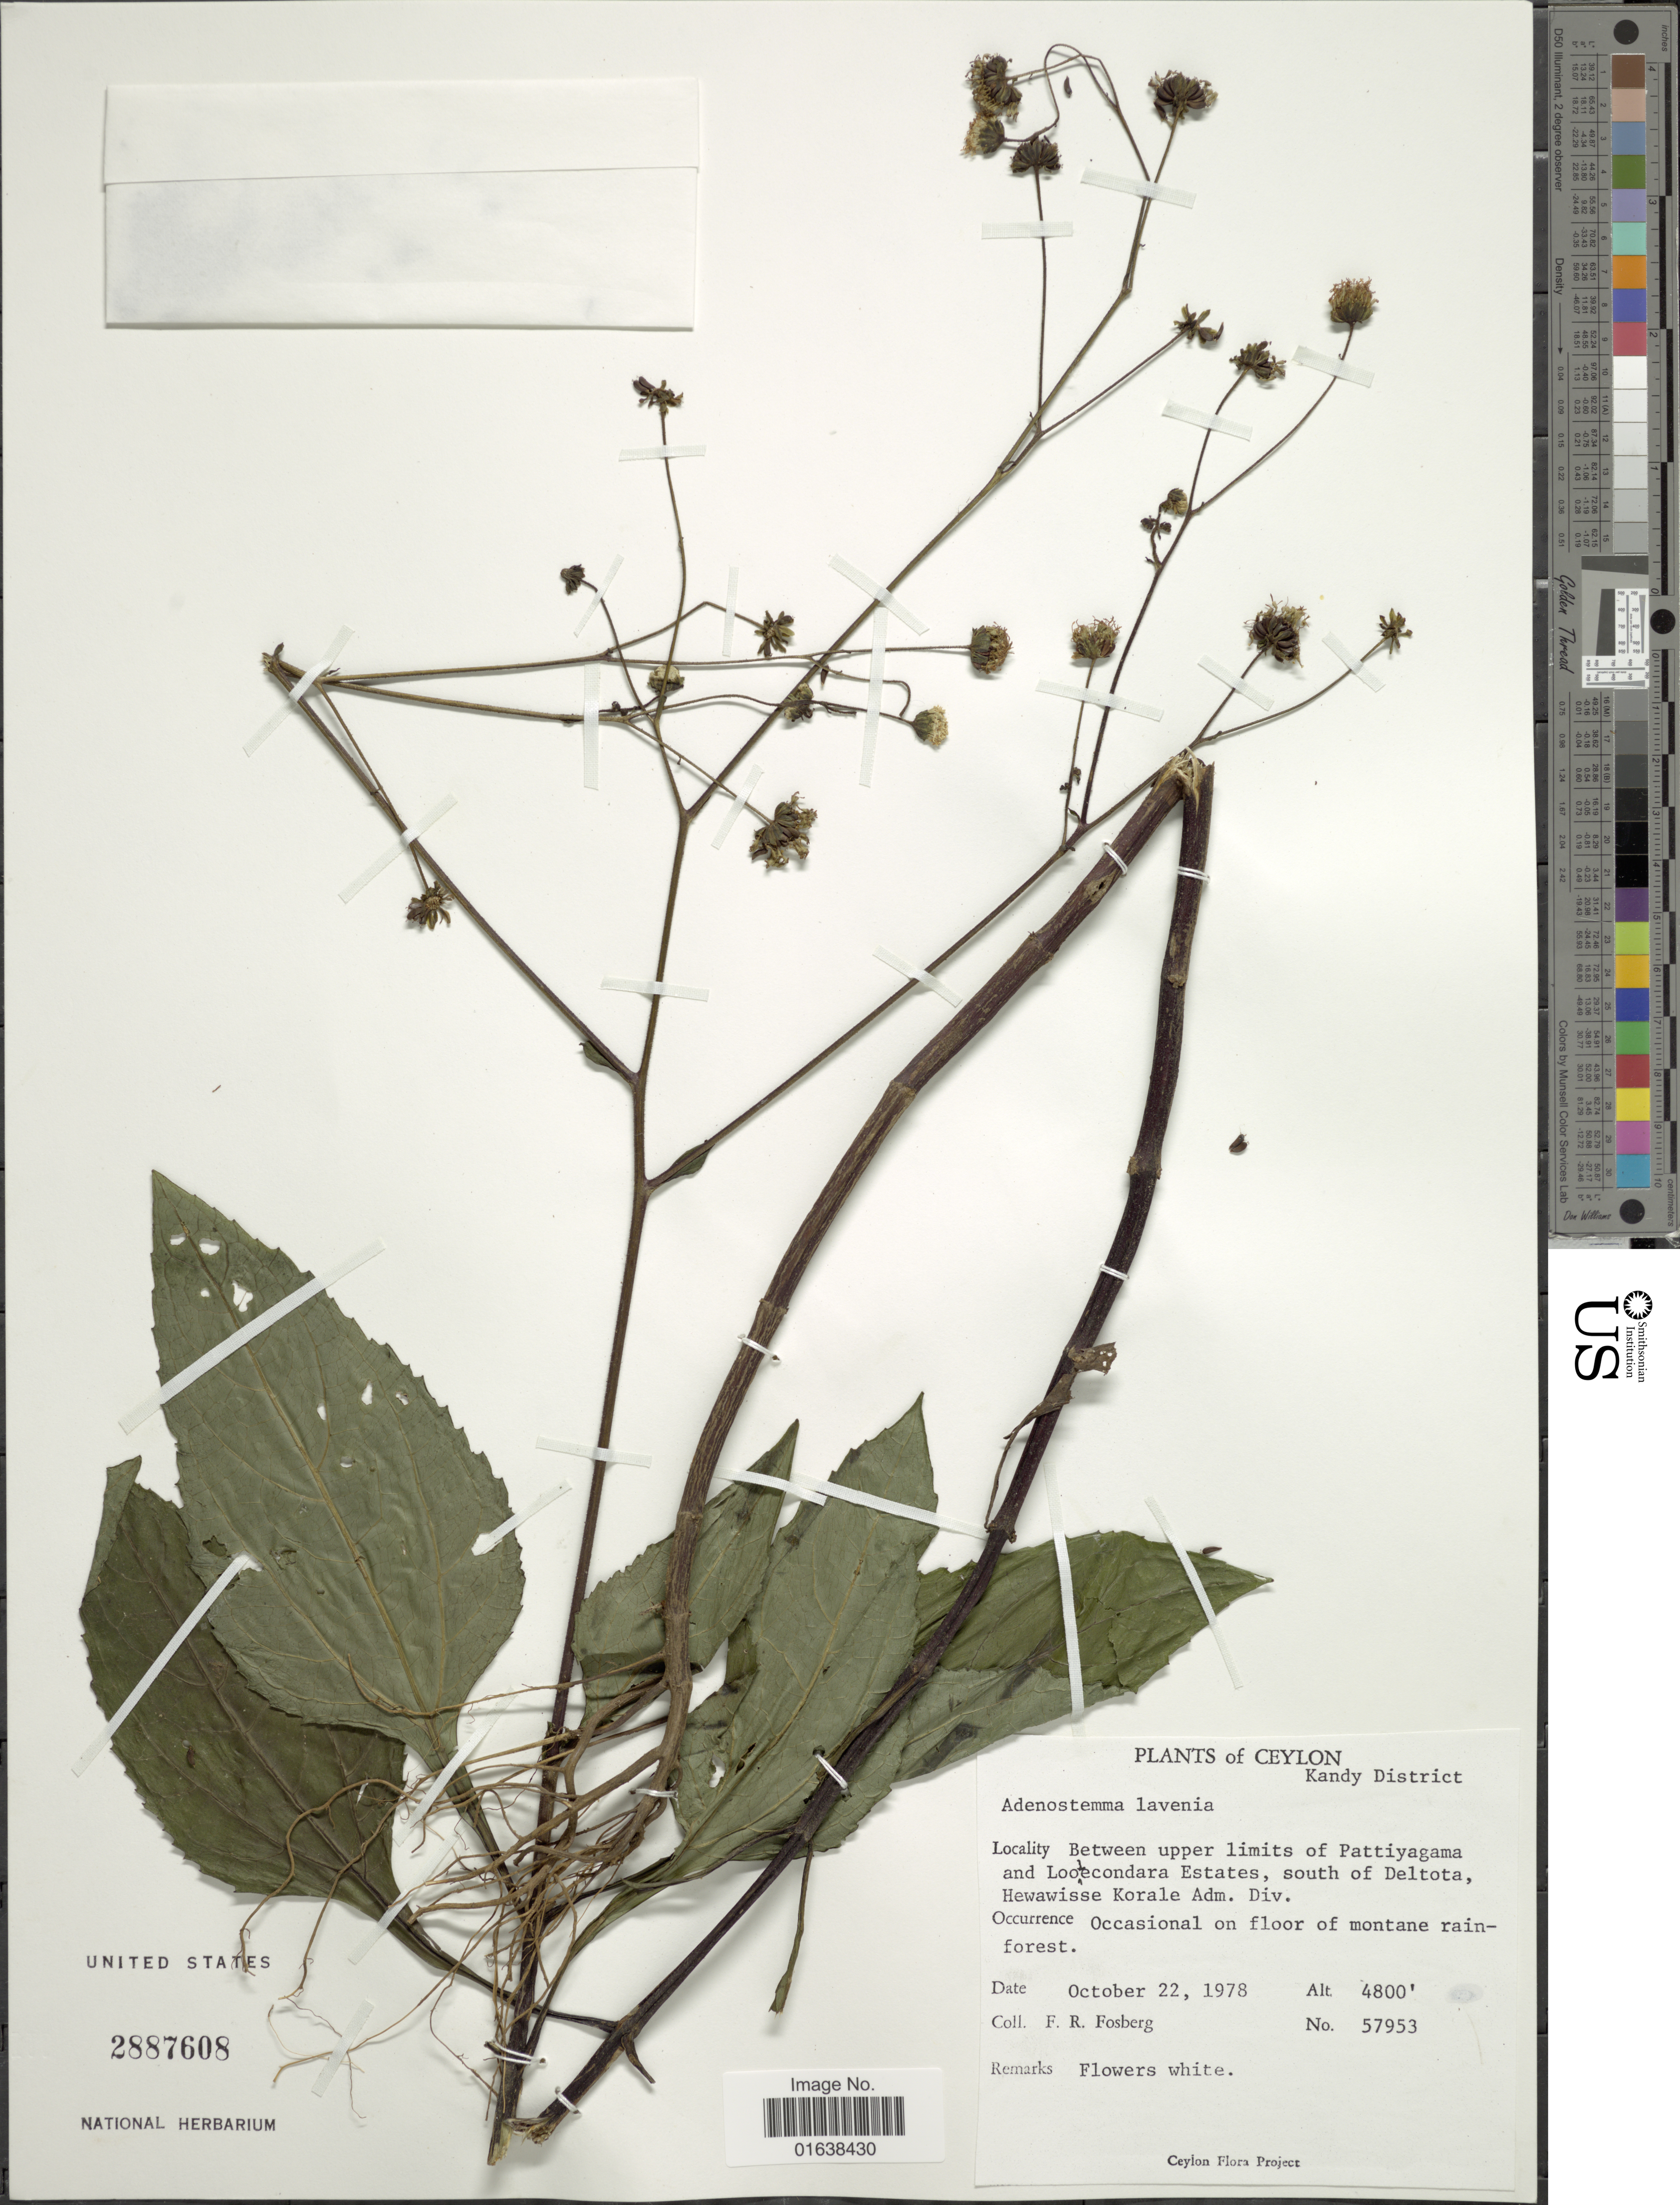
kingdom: Plantae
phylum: Tracheophyta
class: Magnoliopsida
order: Asterales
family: Asteraceae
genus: Adenostemma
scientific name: Adenostemma lavenia var. lavenia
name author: Kuntze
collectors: F. R. Fosberg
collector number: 57953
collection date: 1978-10-22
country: Sri Lanka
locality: Ceylon. Kandy District. Between upper limits of Pattiyagama and Lootecondara Estates, souhth of Deltota Hewawisse Korale Adm. Div.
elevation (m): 1463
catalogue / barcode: US 2887608